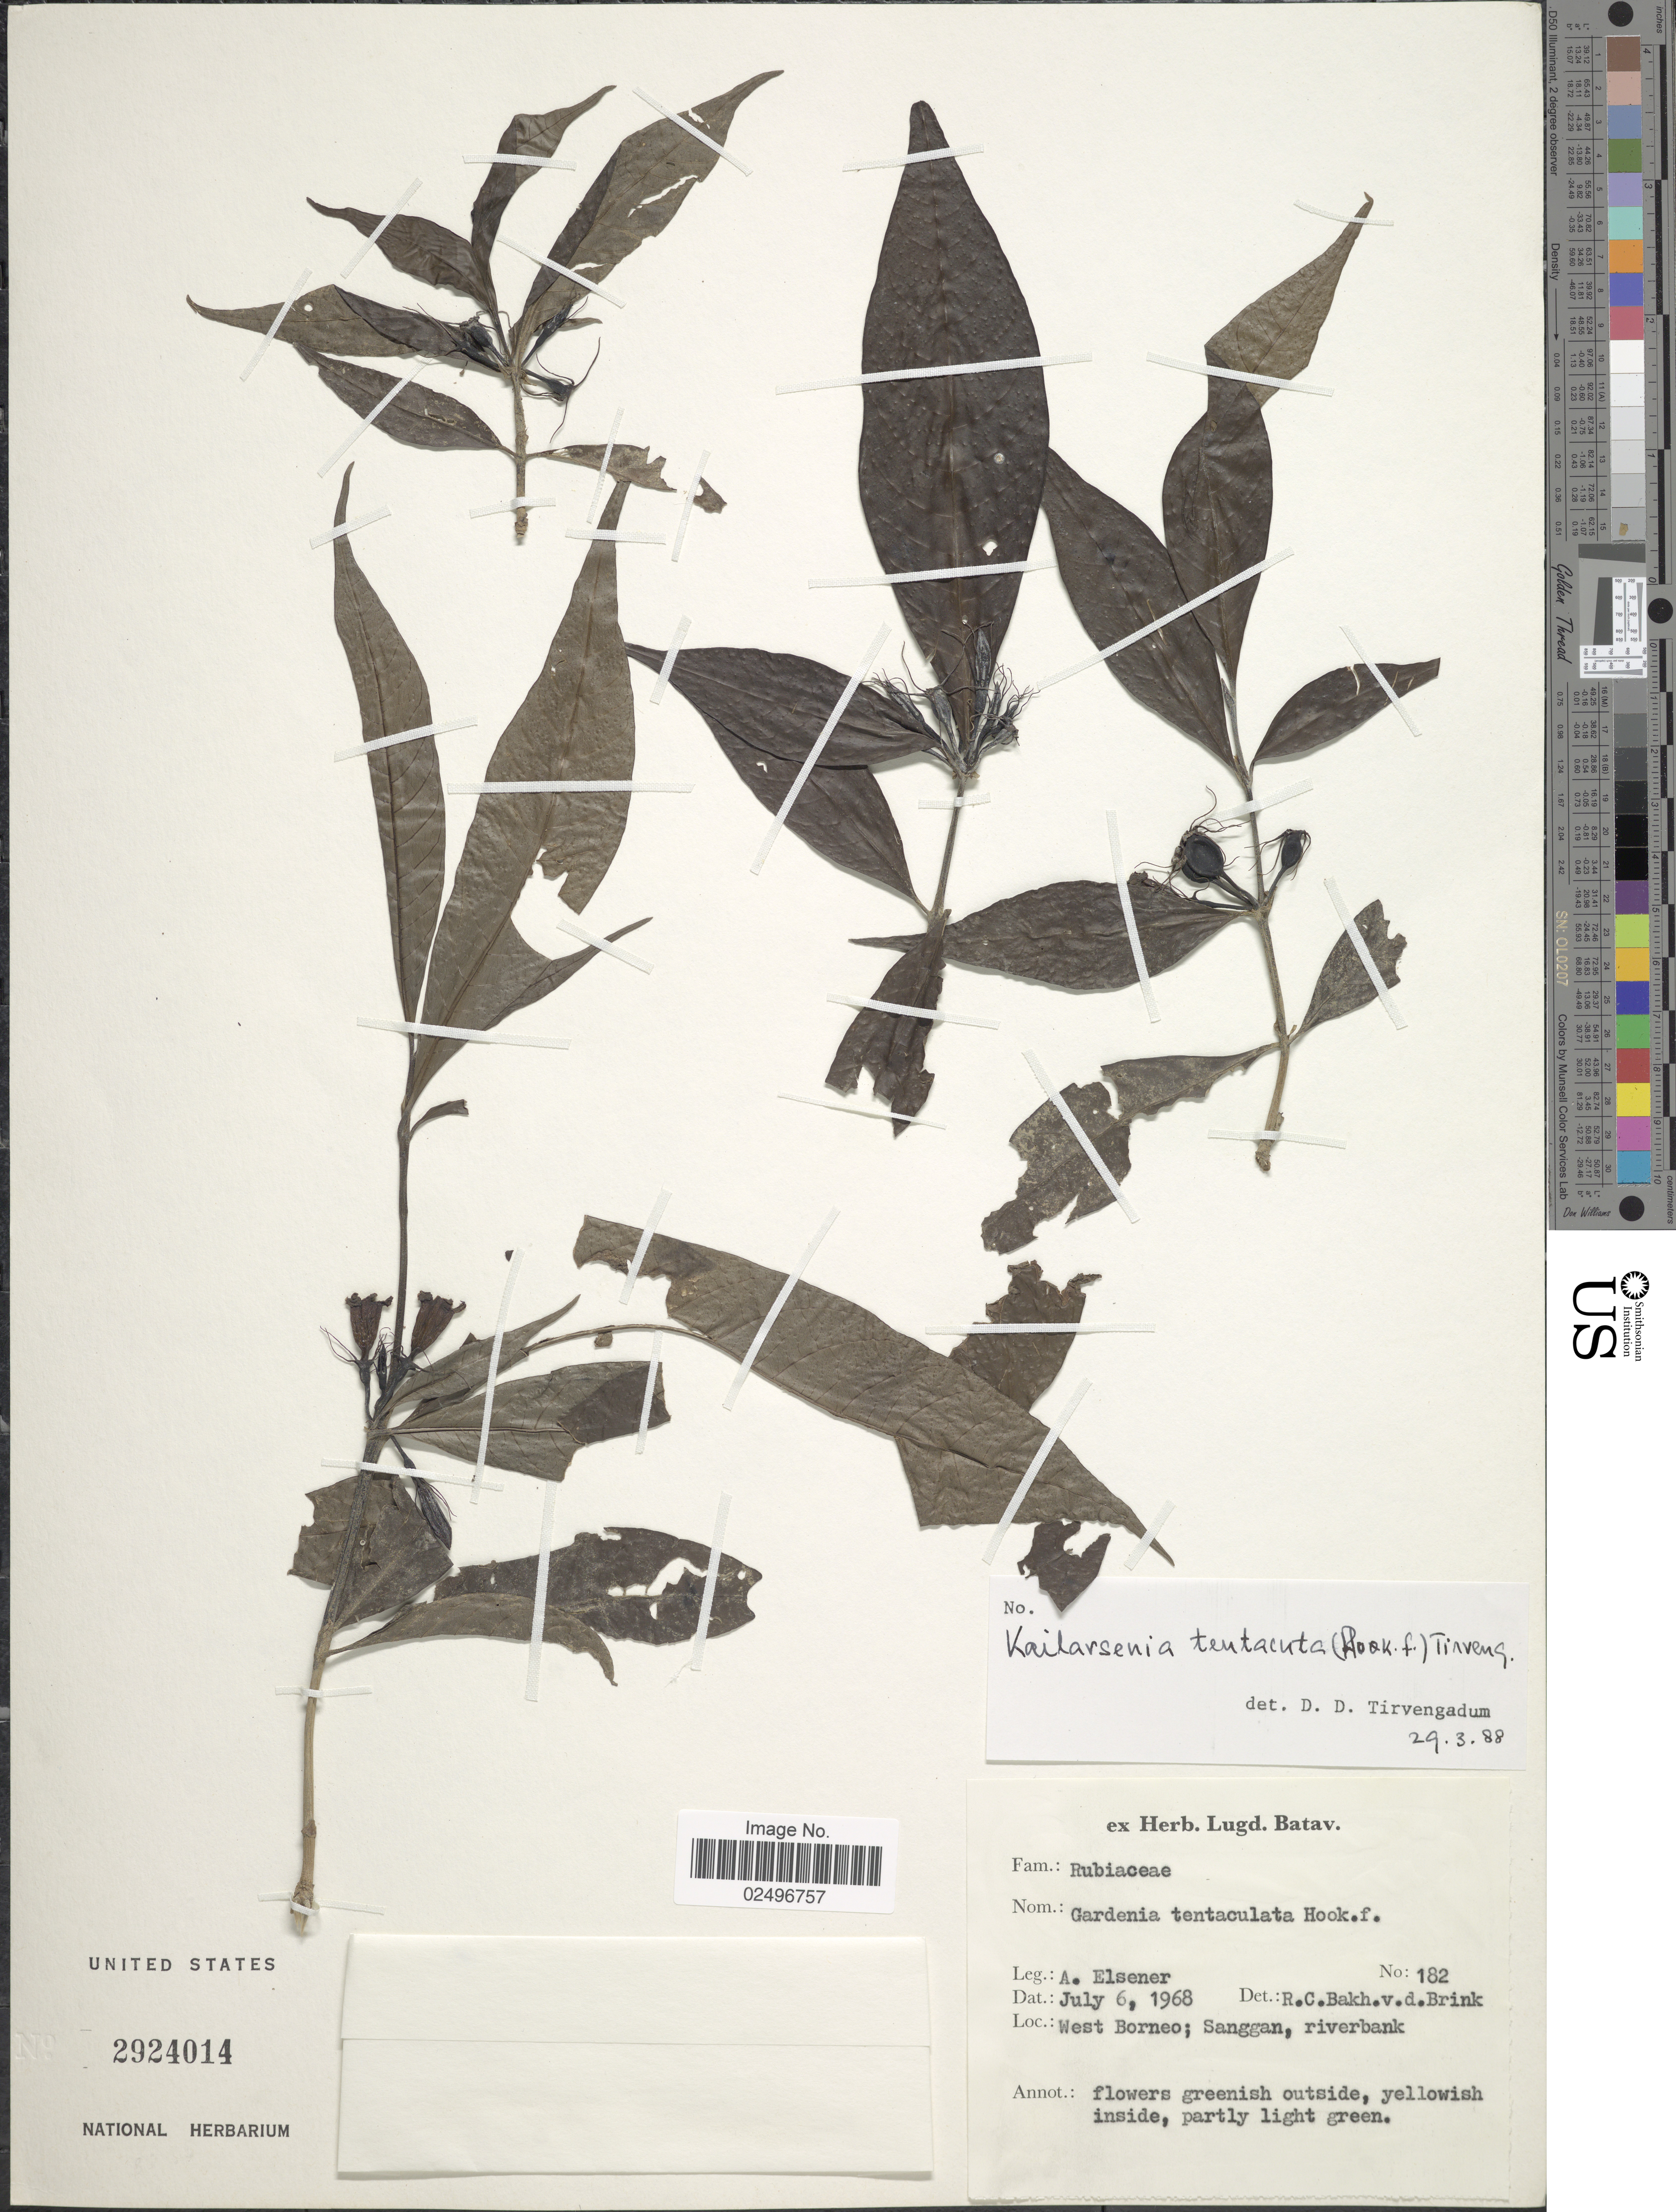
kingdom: Plantae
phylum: Tracheophyta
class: Magnoliopsida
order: Gentianales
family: Rubiaceae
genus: Kailarsenia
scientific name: Kailarsenia tentaculata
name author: (Hook. f.) Tirveng.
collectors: A. Elsener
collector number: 182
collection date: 1968-07-06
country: Indonesia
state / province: Kalimantan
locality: West Borneo.; Sanggan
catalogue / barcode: US 2924014